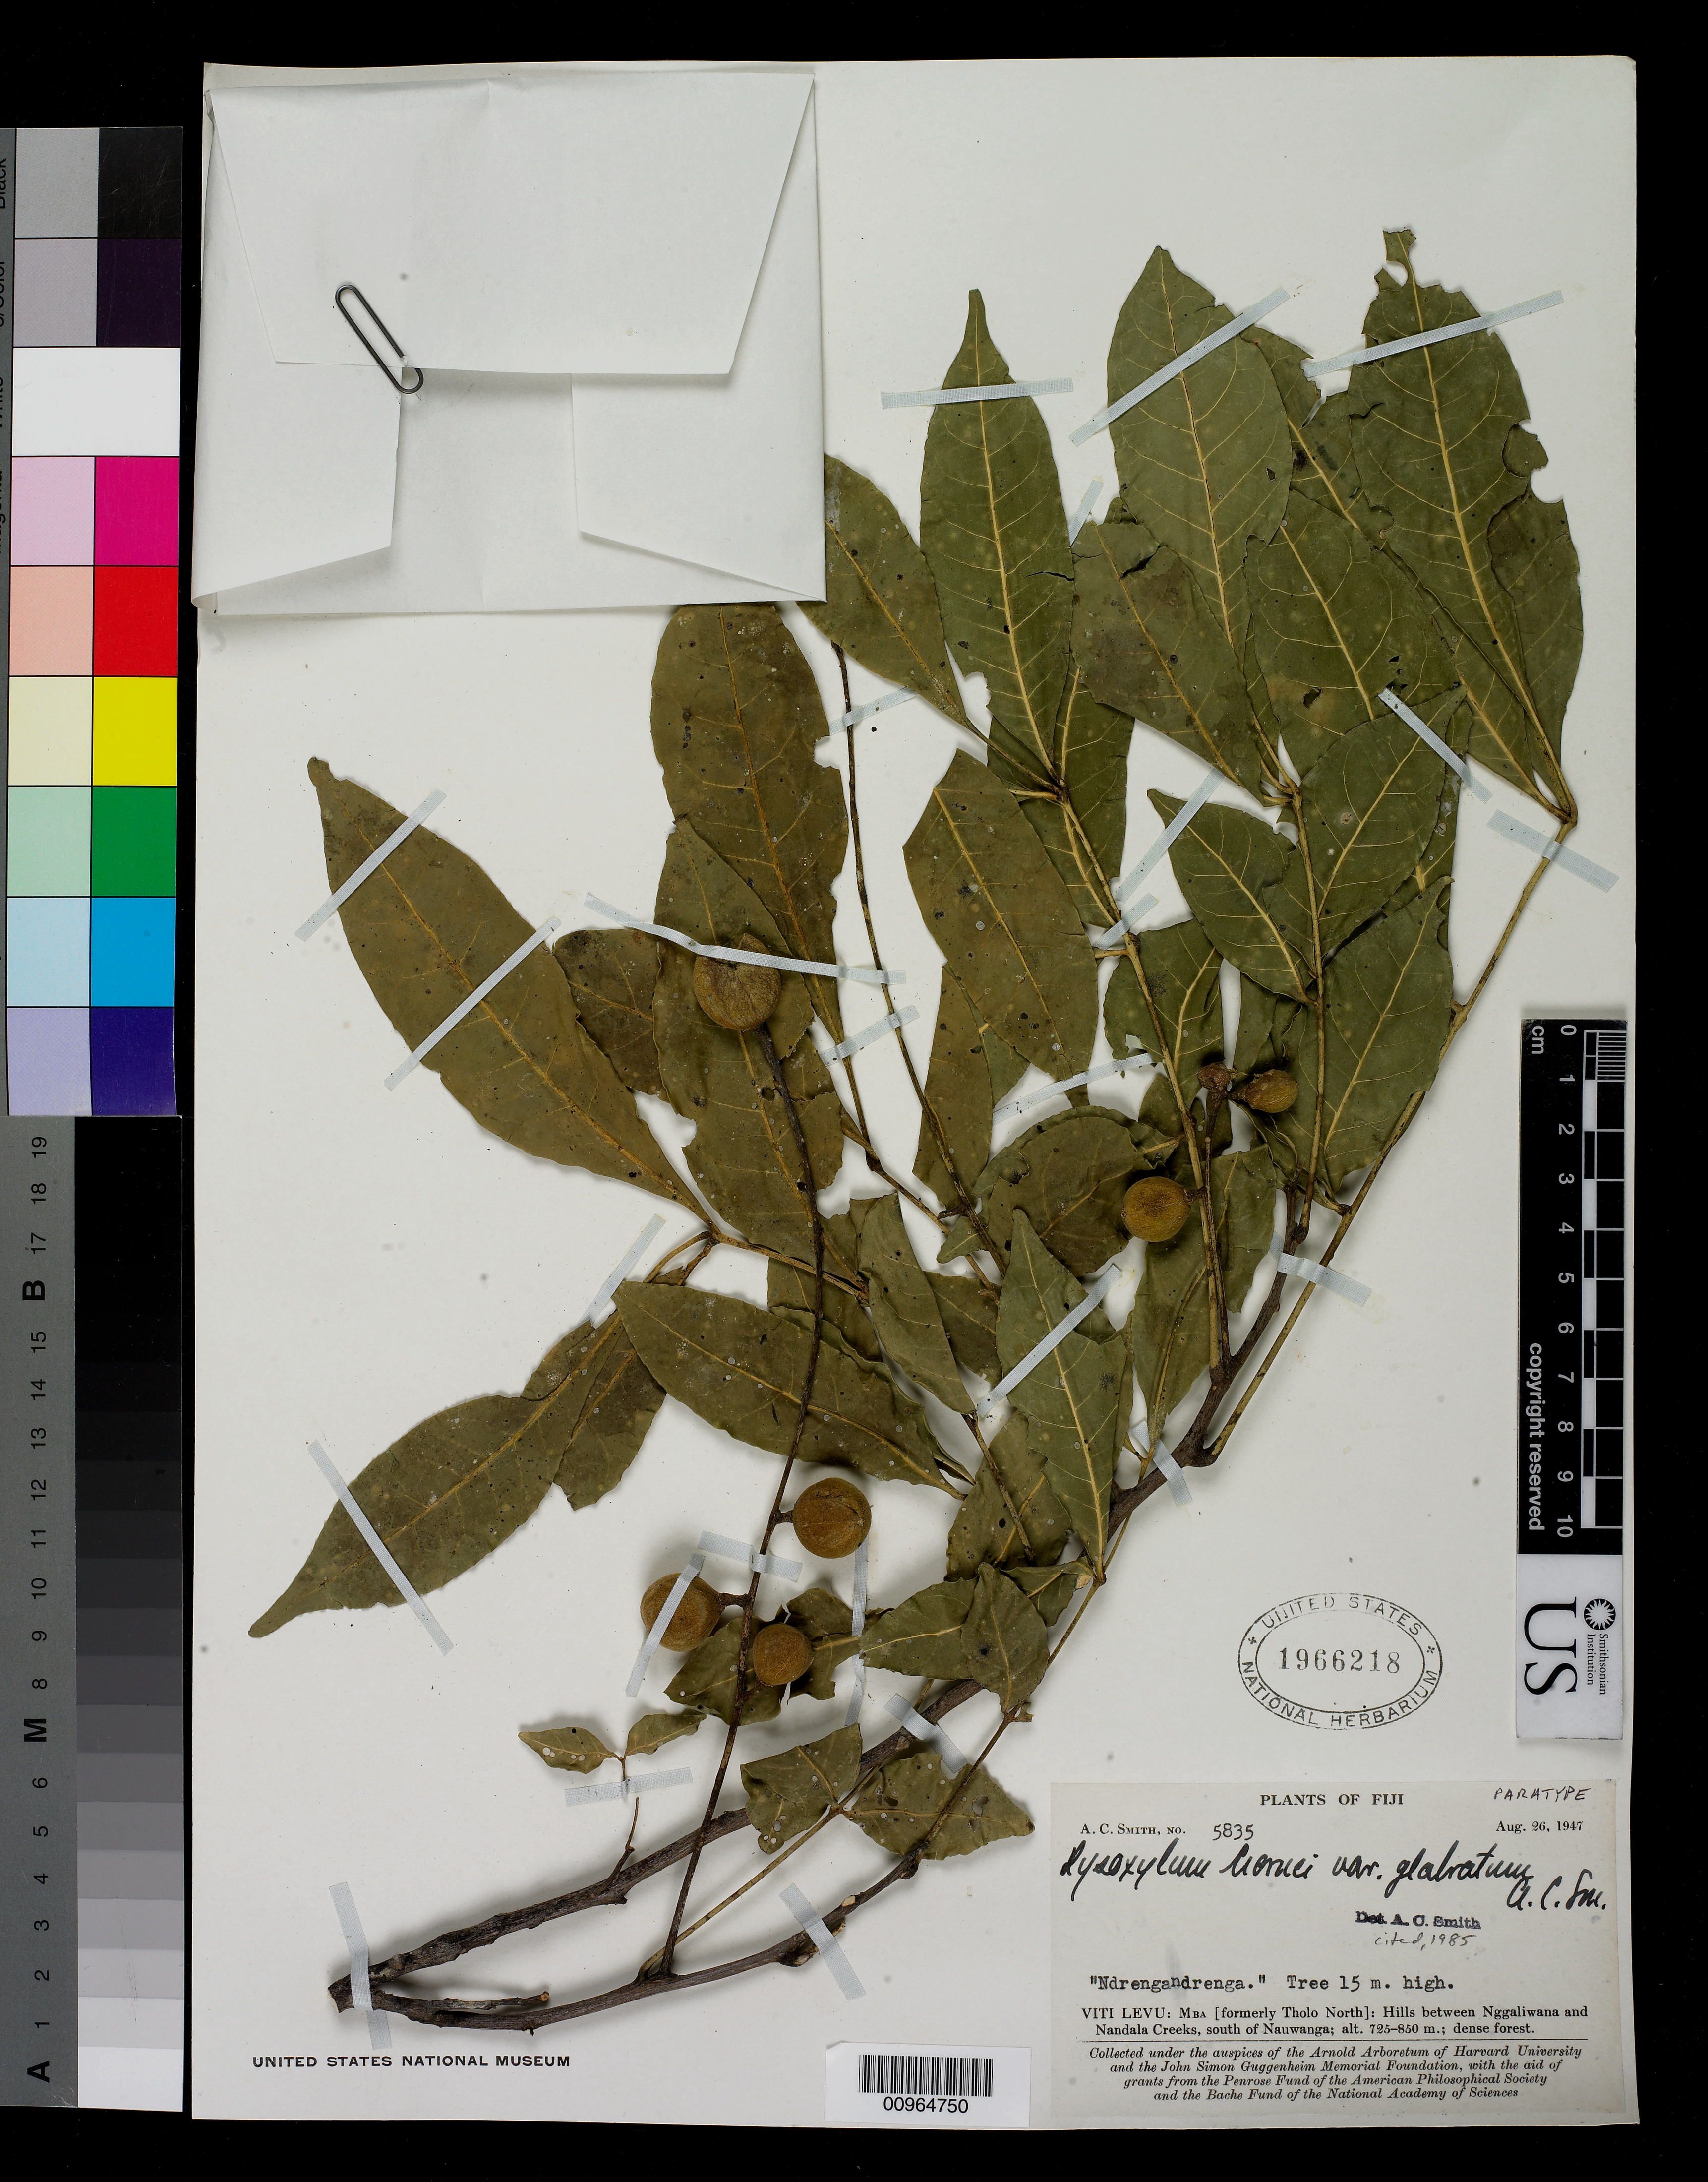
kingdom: Plantae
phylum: Tracheophyta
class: Magnoliopsida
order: Sapindales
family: Meliaceae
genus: Didymocheton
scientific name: Didymocheton hornei var. glabratus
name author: (A.C. Sm.) Holzmeyer & Hauenschild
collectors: C. A. Smith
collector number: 5835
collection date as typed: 26 Aug 1947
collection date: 1947-08-26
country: Fiji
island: Viti Levu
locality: Viti Levu: MBA (formerly Tholo North): Hills between Nggaliwana and Nandala Creeks, south of Nauwanga; dense forest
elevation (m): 725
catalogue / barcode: US 1966218